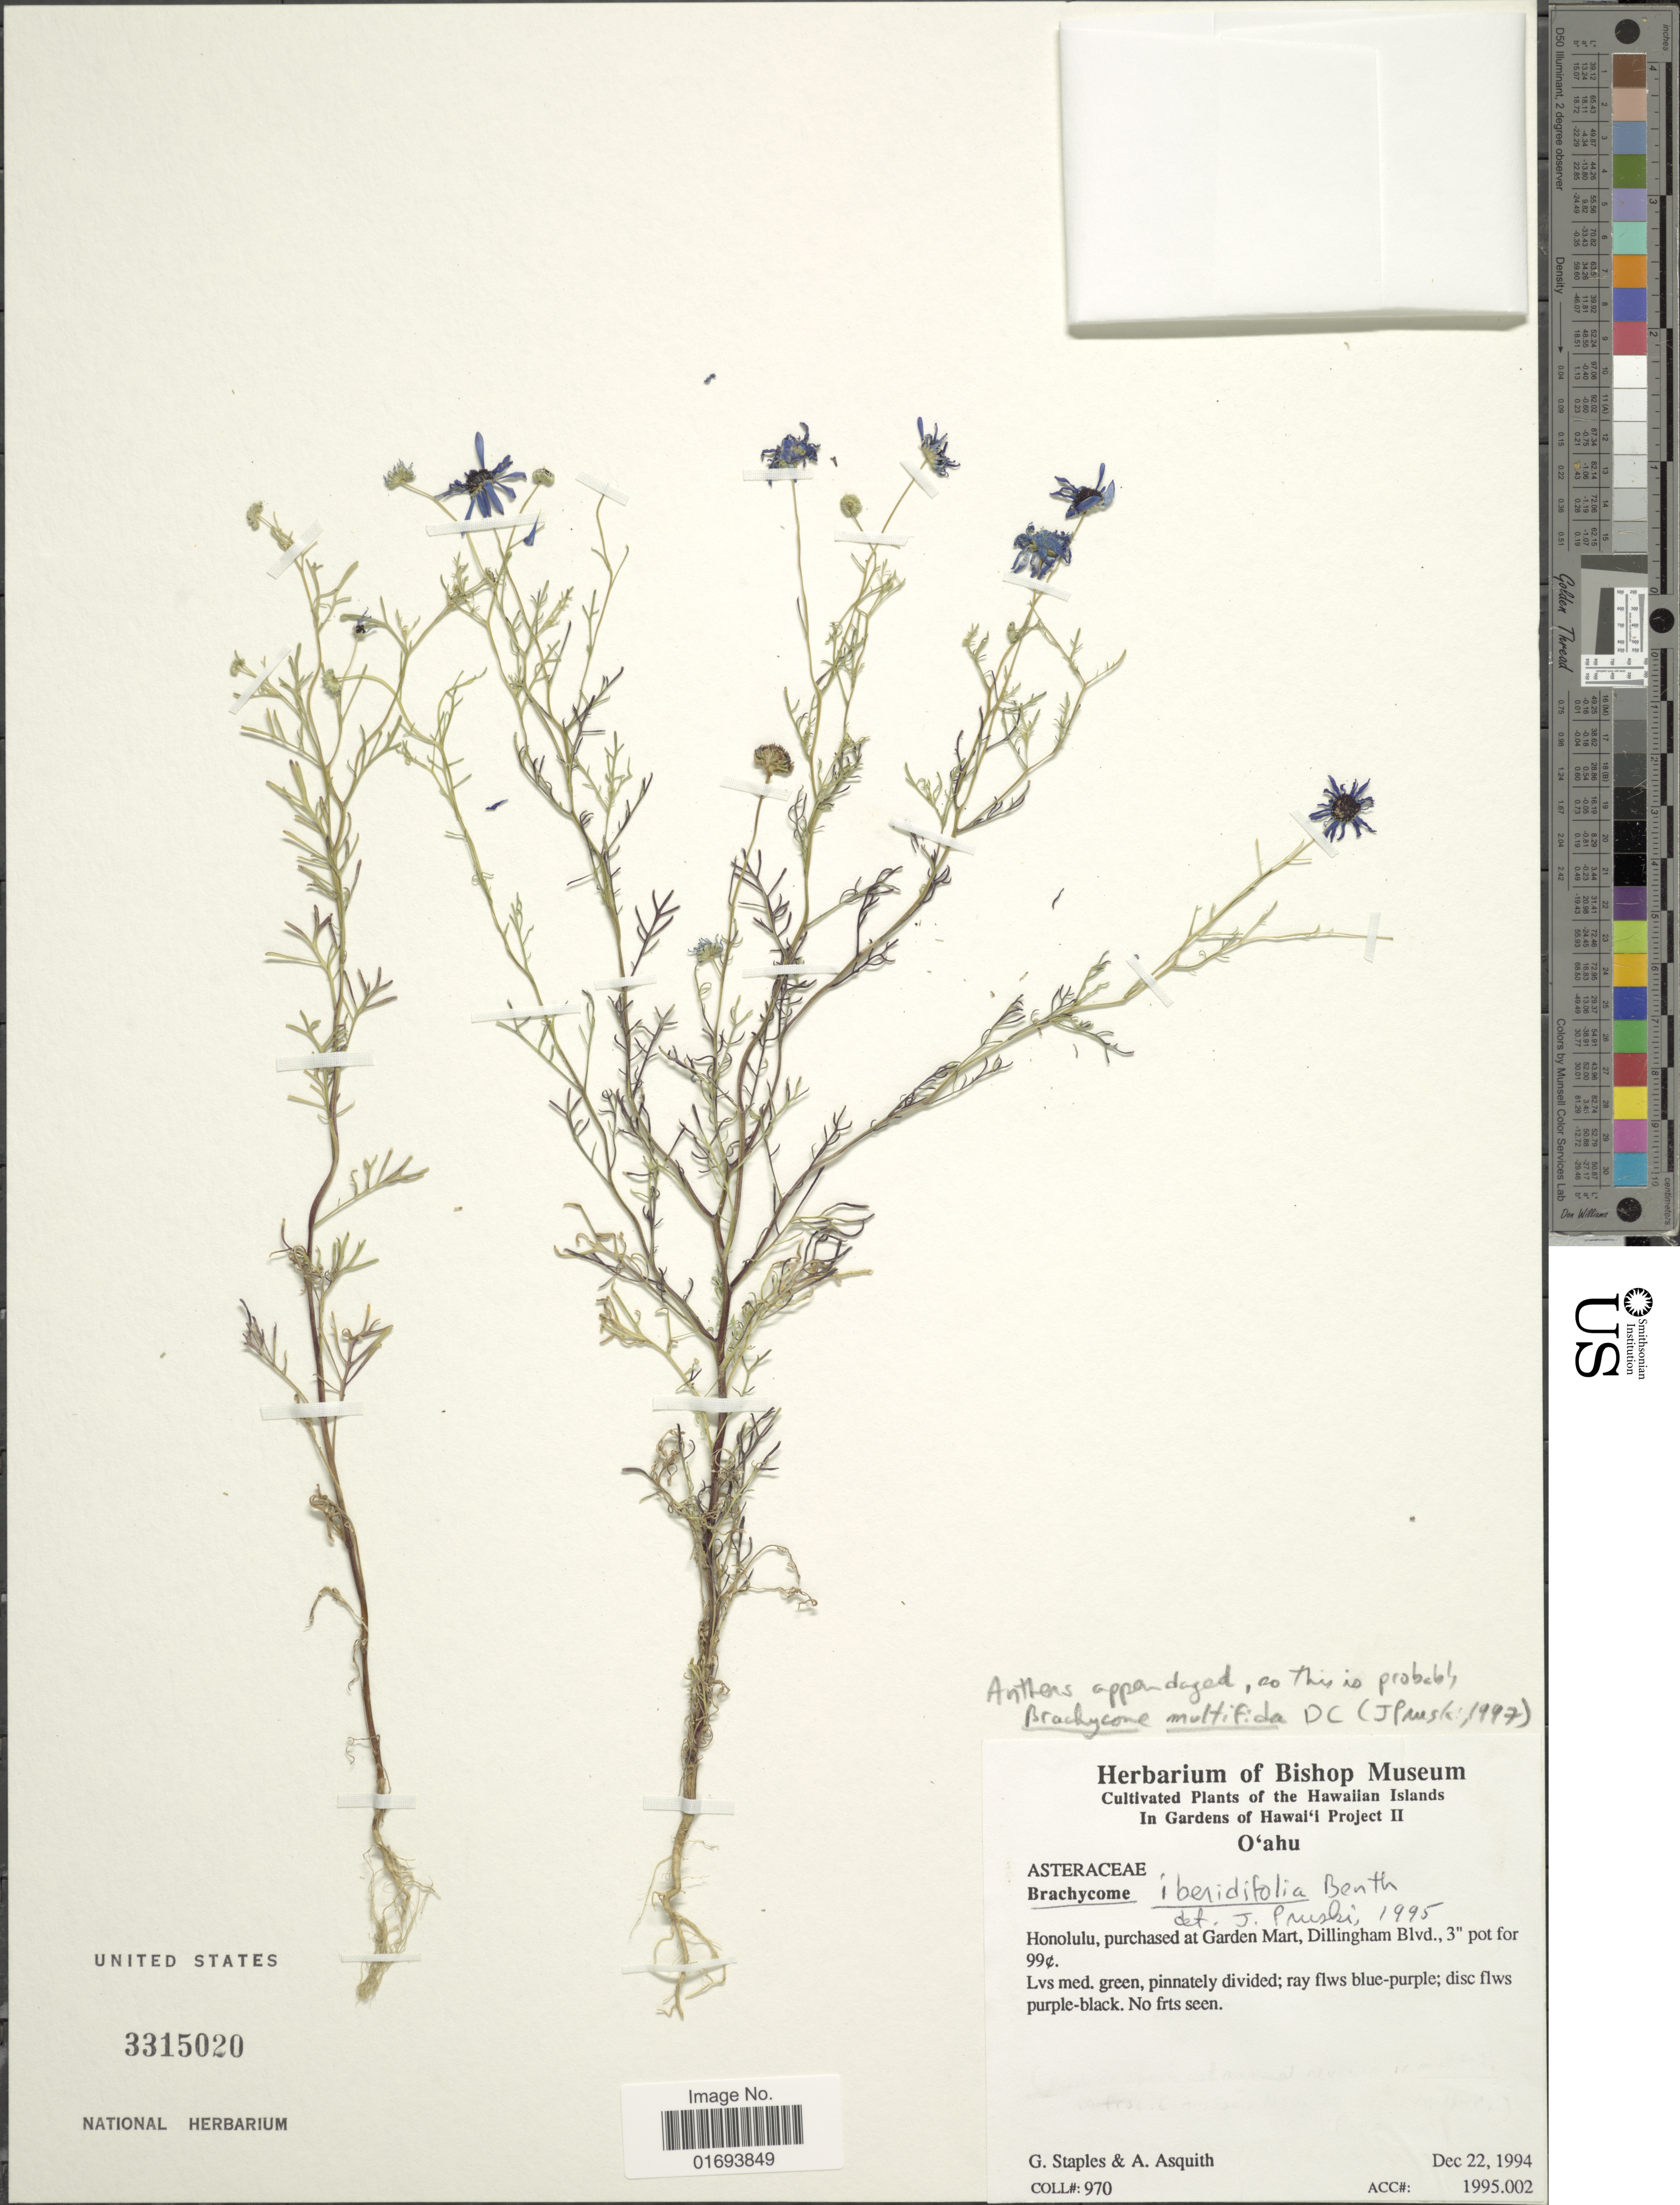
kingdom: Plantae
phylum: Tracheophyta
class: Magnoliopsida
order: Asterales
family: Asteraceae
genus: Brachyscome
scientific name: Brachyscome multifida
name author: DC.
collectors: G. Staples & A. Asquith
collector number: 970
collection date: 1994-12-22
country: United States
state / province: Hawaii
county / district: Honolulu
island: Oahu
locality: Honolulu, Garden Mart, Dillingham Blvd.,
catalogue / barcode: US 3315020